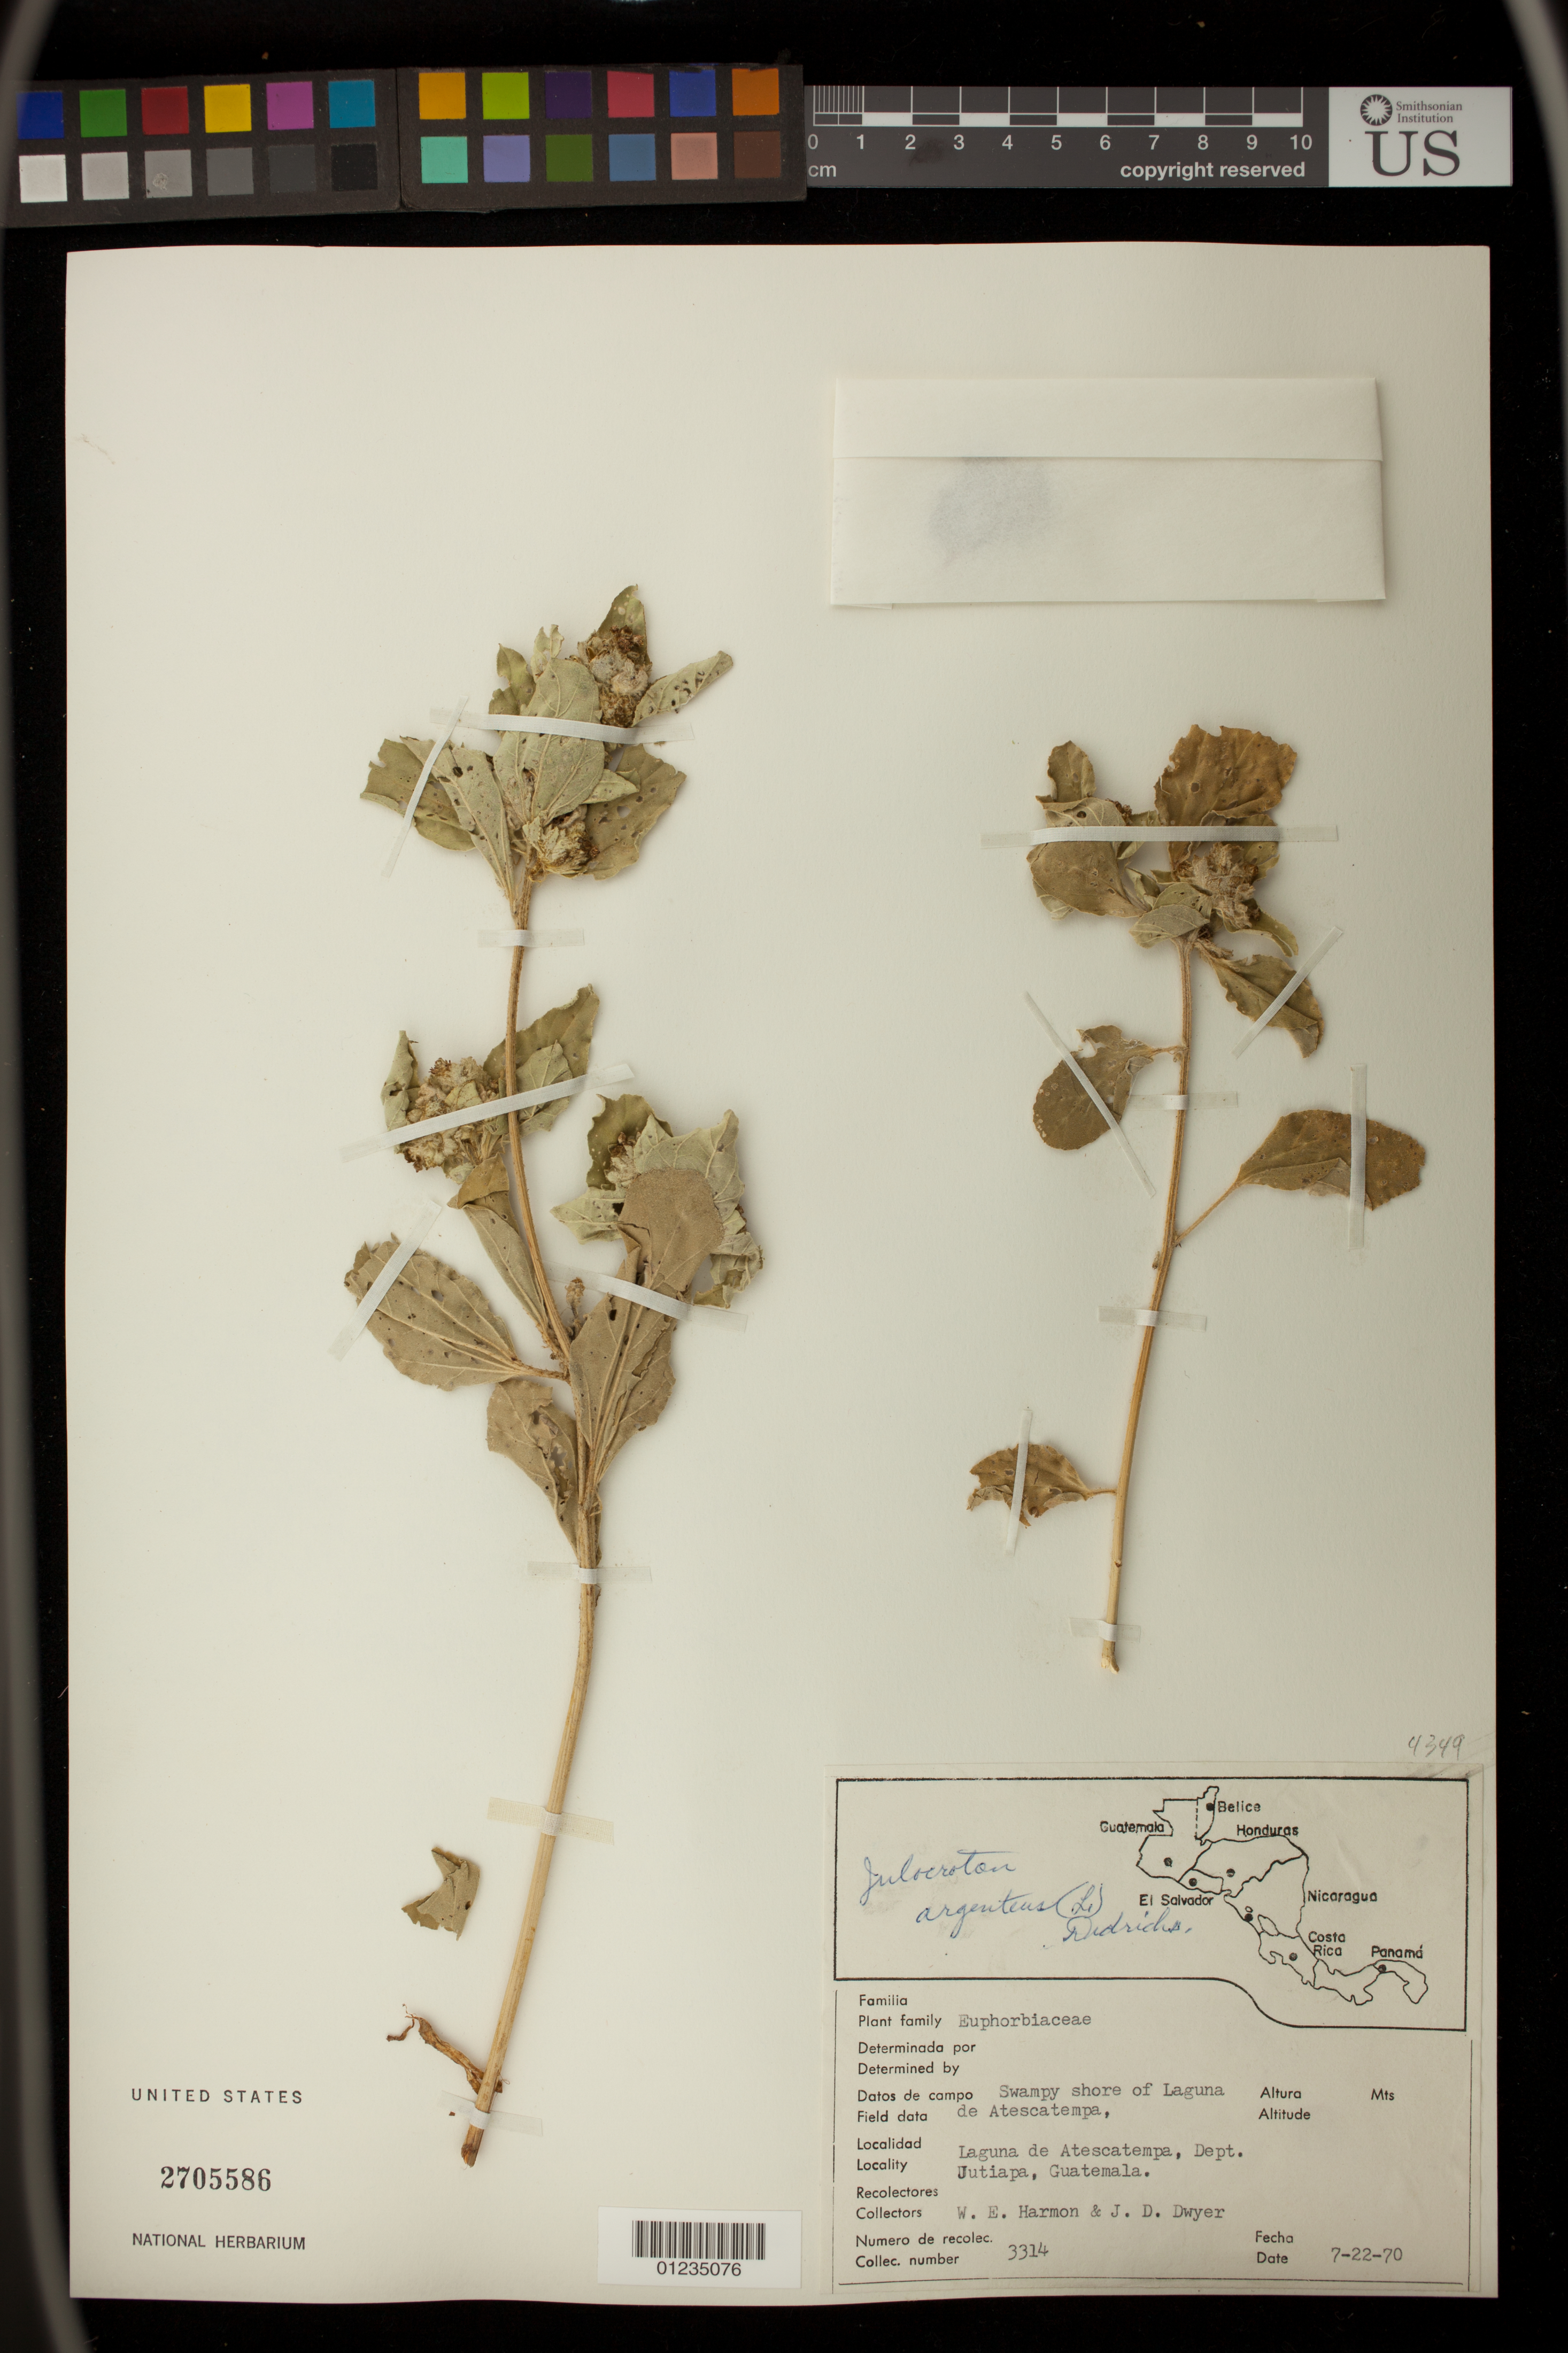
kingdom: Plantae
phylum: Tracheophyta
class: Magnoliopsida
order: Malpighiales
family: Euphorbiaceae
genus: Julocroton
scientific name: Julocroton argenteus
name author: (L.) Didr.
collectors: W. E. Harmon & J. D. Dwyer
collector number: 3314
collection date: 1970-07-22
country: Guatemala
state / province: Jutiapa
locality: Swampy shore of Laguna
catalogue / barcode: US 2705586